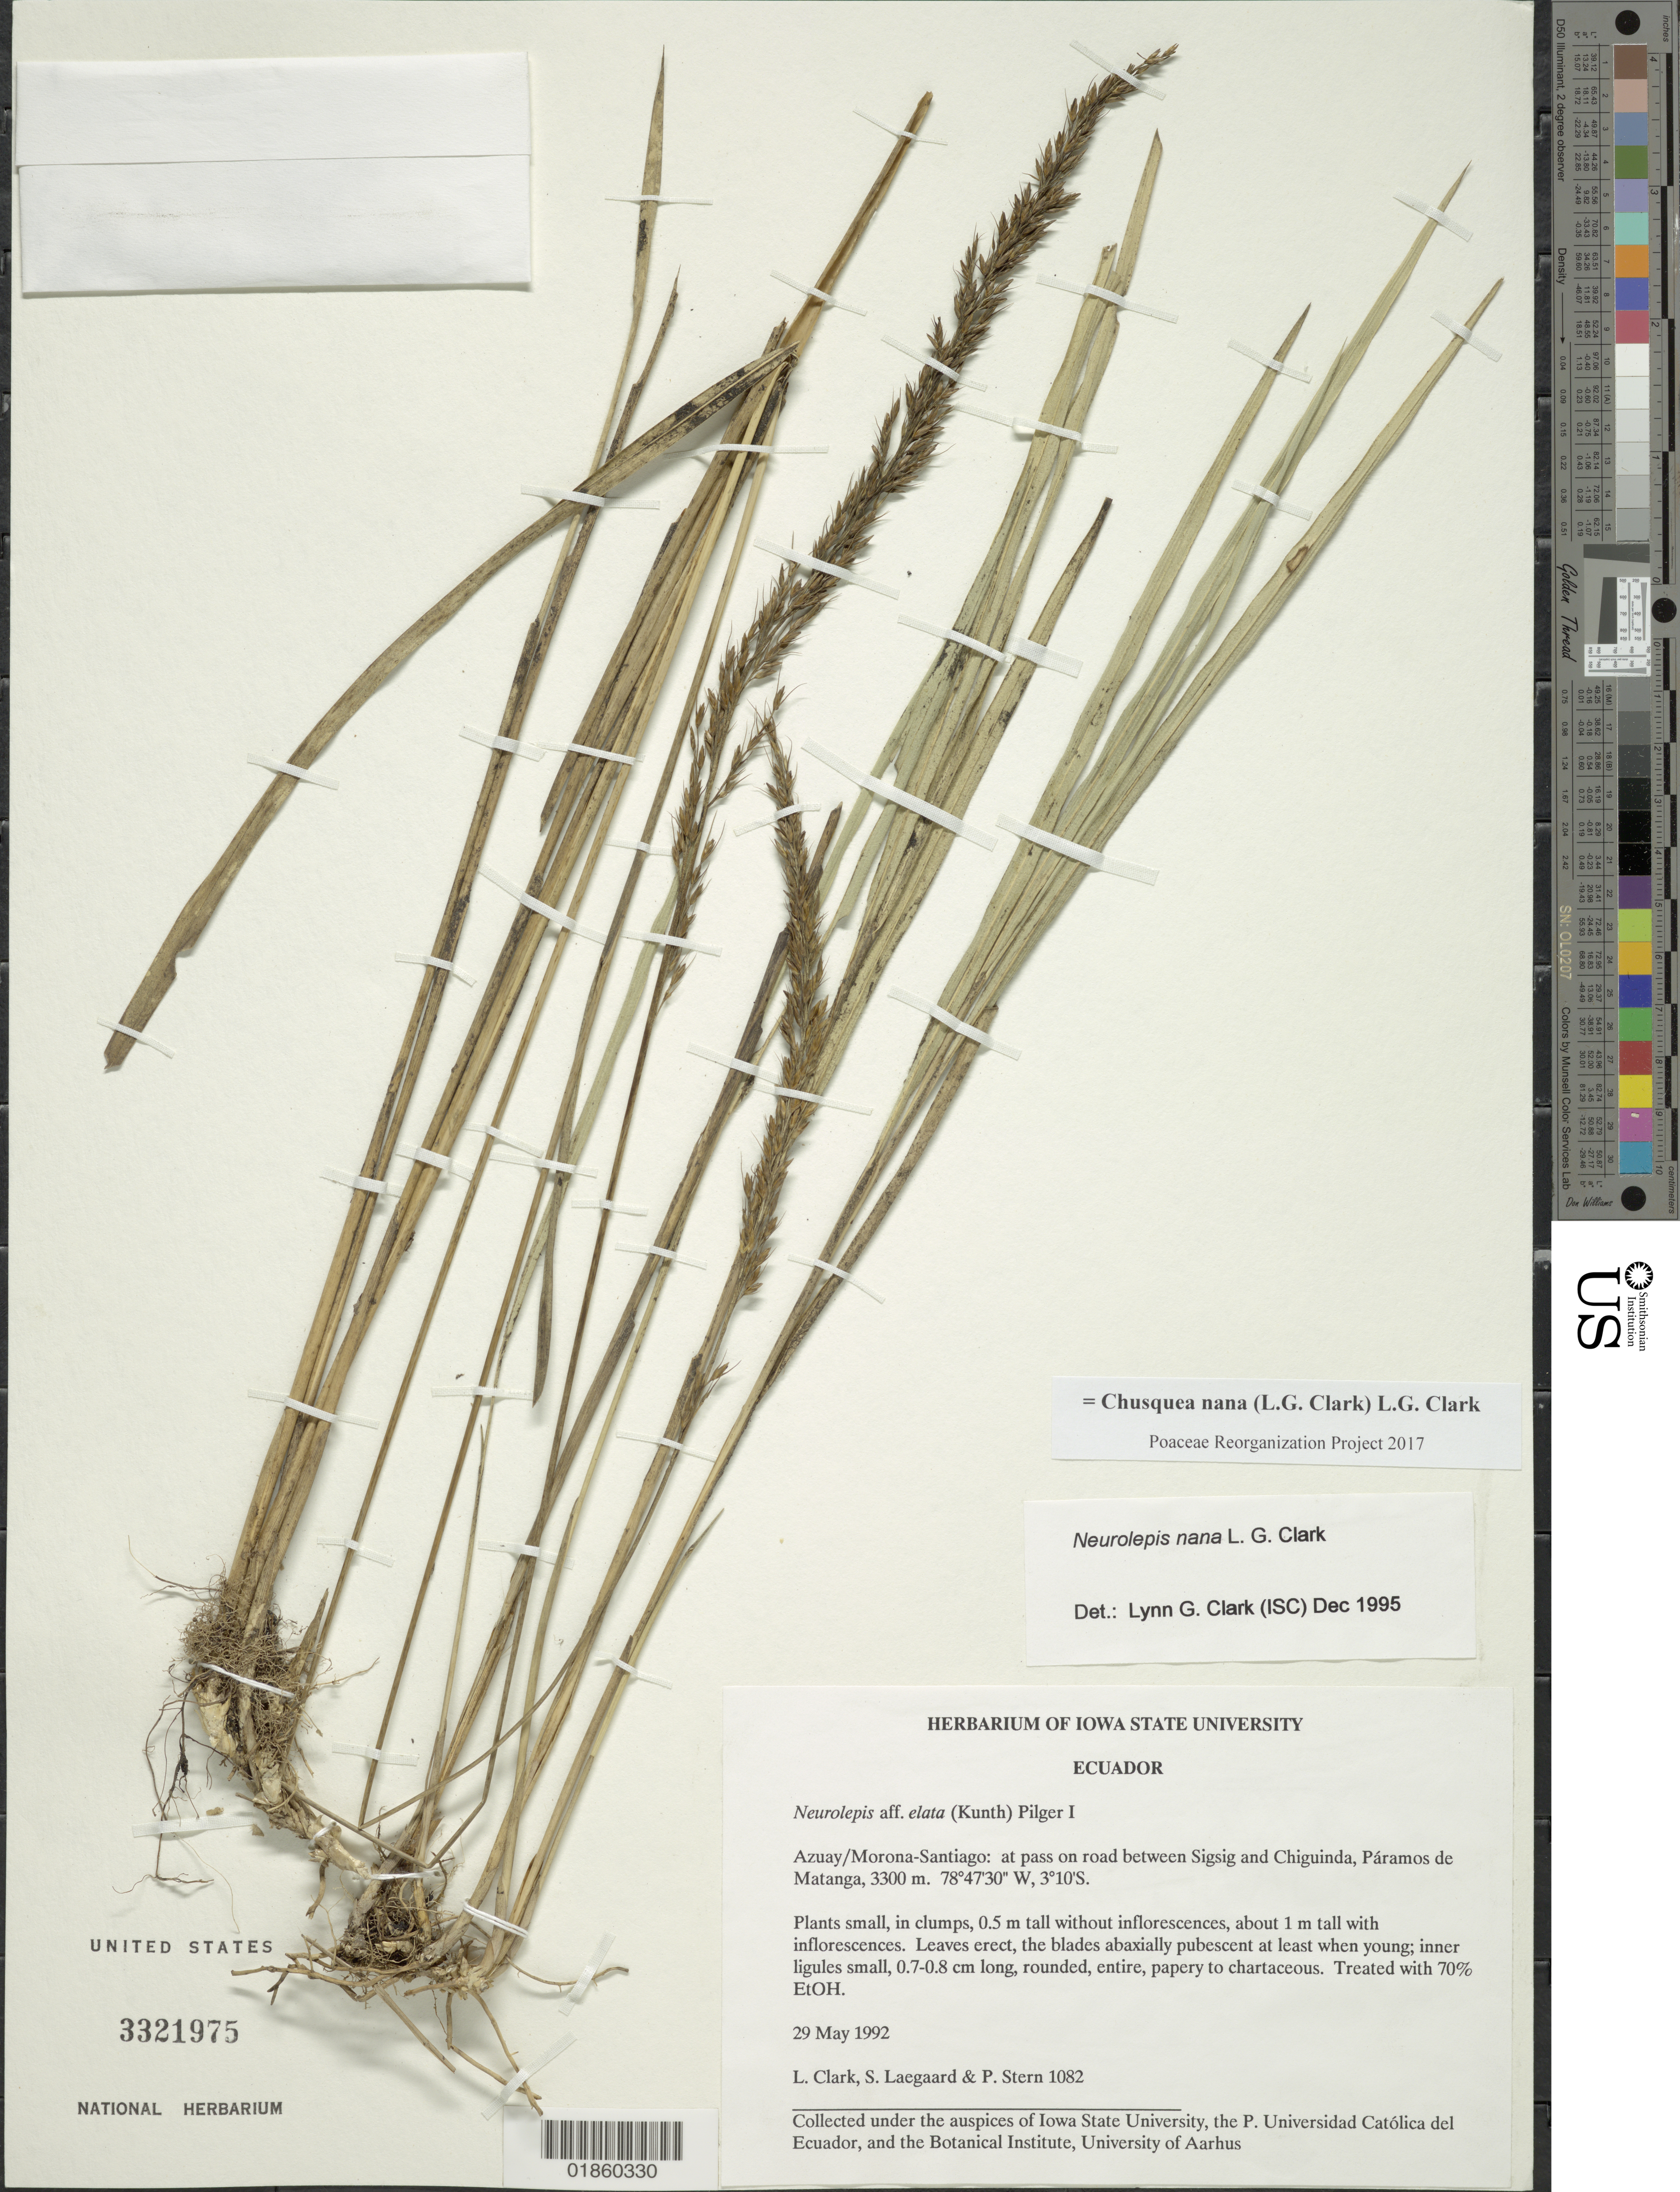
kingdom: Plantae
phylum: Tracheophyta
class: Liliopsida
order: Poales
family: Poaceae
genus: Chusquea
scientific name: Chusquea nana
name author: (L.G. Clark) L.G. Clark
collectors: L. G. Clark, S. Lægaard & P. Stern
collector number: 1082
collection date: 1992-05-29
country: Ecuador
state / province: Azuay / Morona-Santiago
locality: at pass on road between Sigsig and Chiguinsa, Paramos de Matanga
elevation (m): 3300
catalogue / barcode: US 3321975